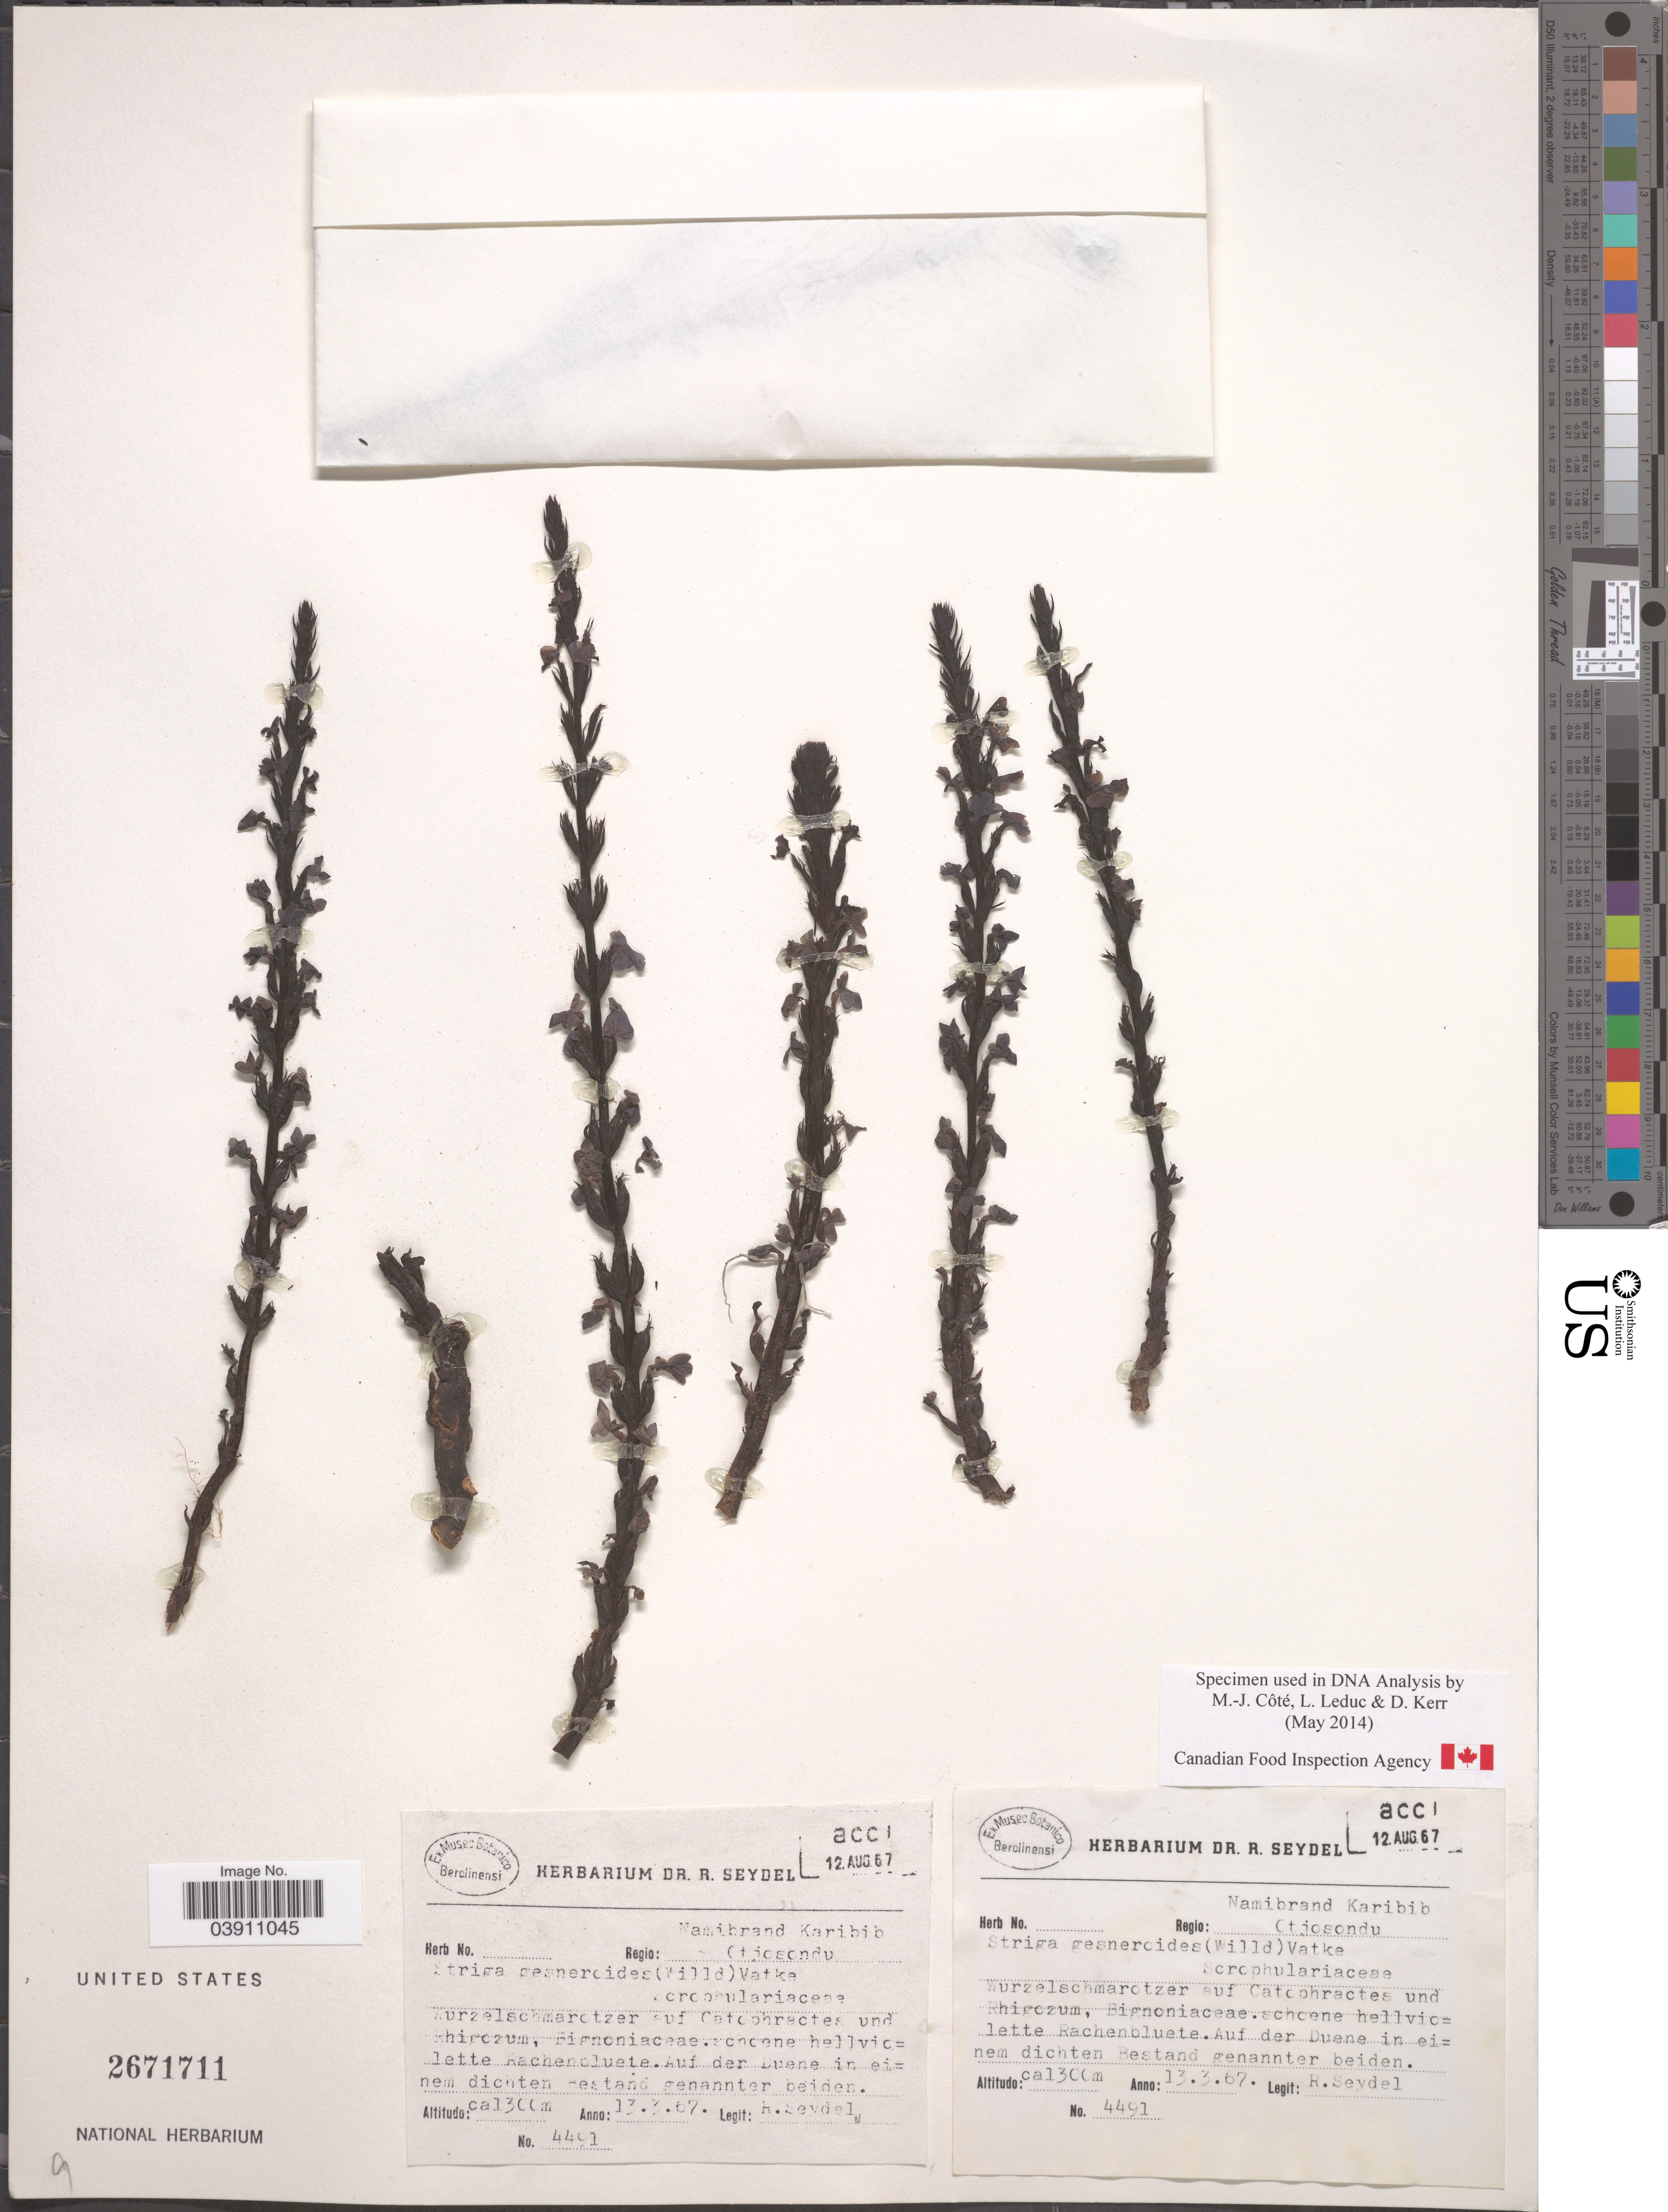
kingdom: Plantae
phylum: Tracheophyta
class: Magnoliopsida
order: Lamiales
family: Orobanchaceae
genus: Striga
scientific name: Striga gesnerioides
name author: (Willd.) Vatke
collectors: R. Seydel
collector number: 4491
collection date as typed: Transcribed d/m/y: 13/3/67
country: Namibia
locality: Regio: Namibrand Karibib. Otjosondu.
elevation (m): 1300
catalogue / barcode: US 2671711